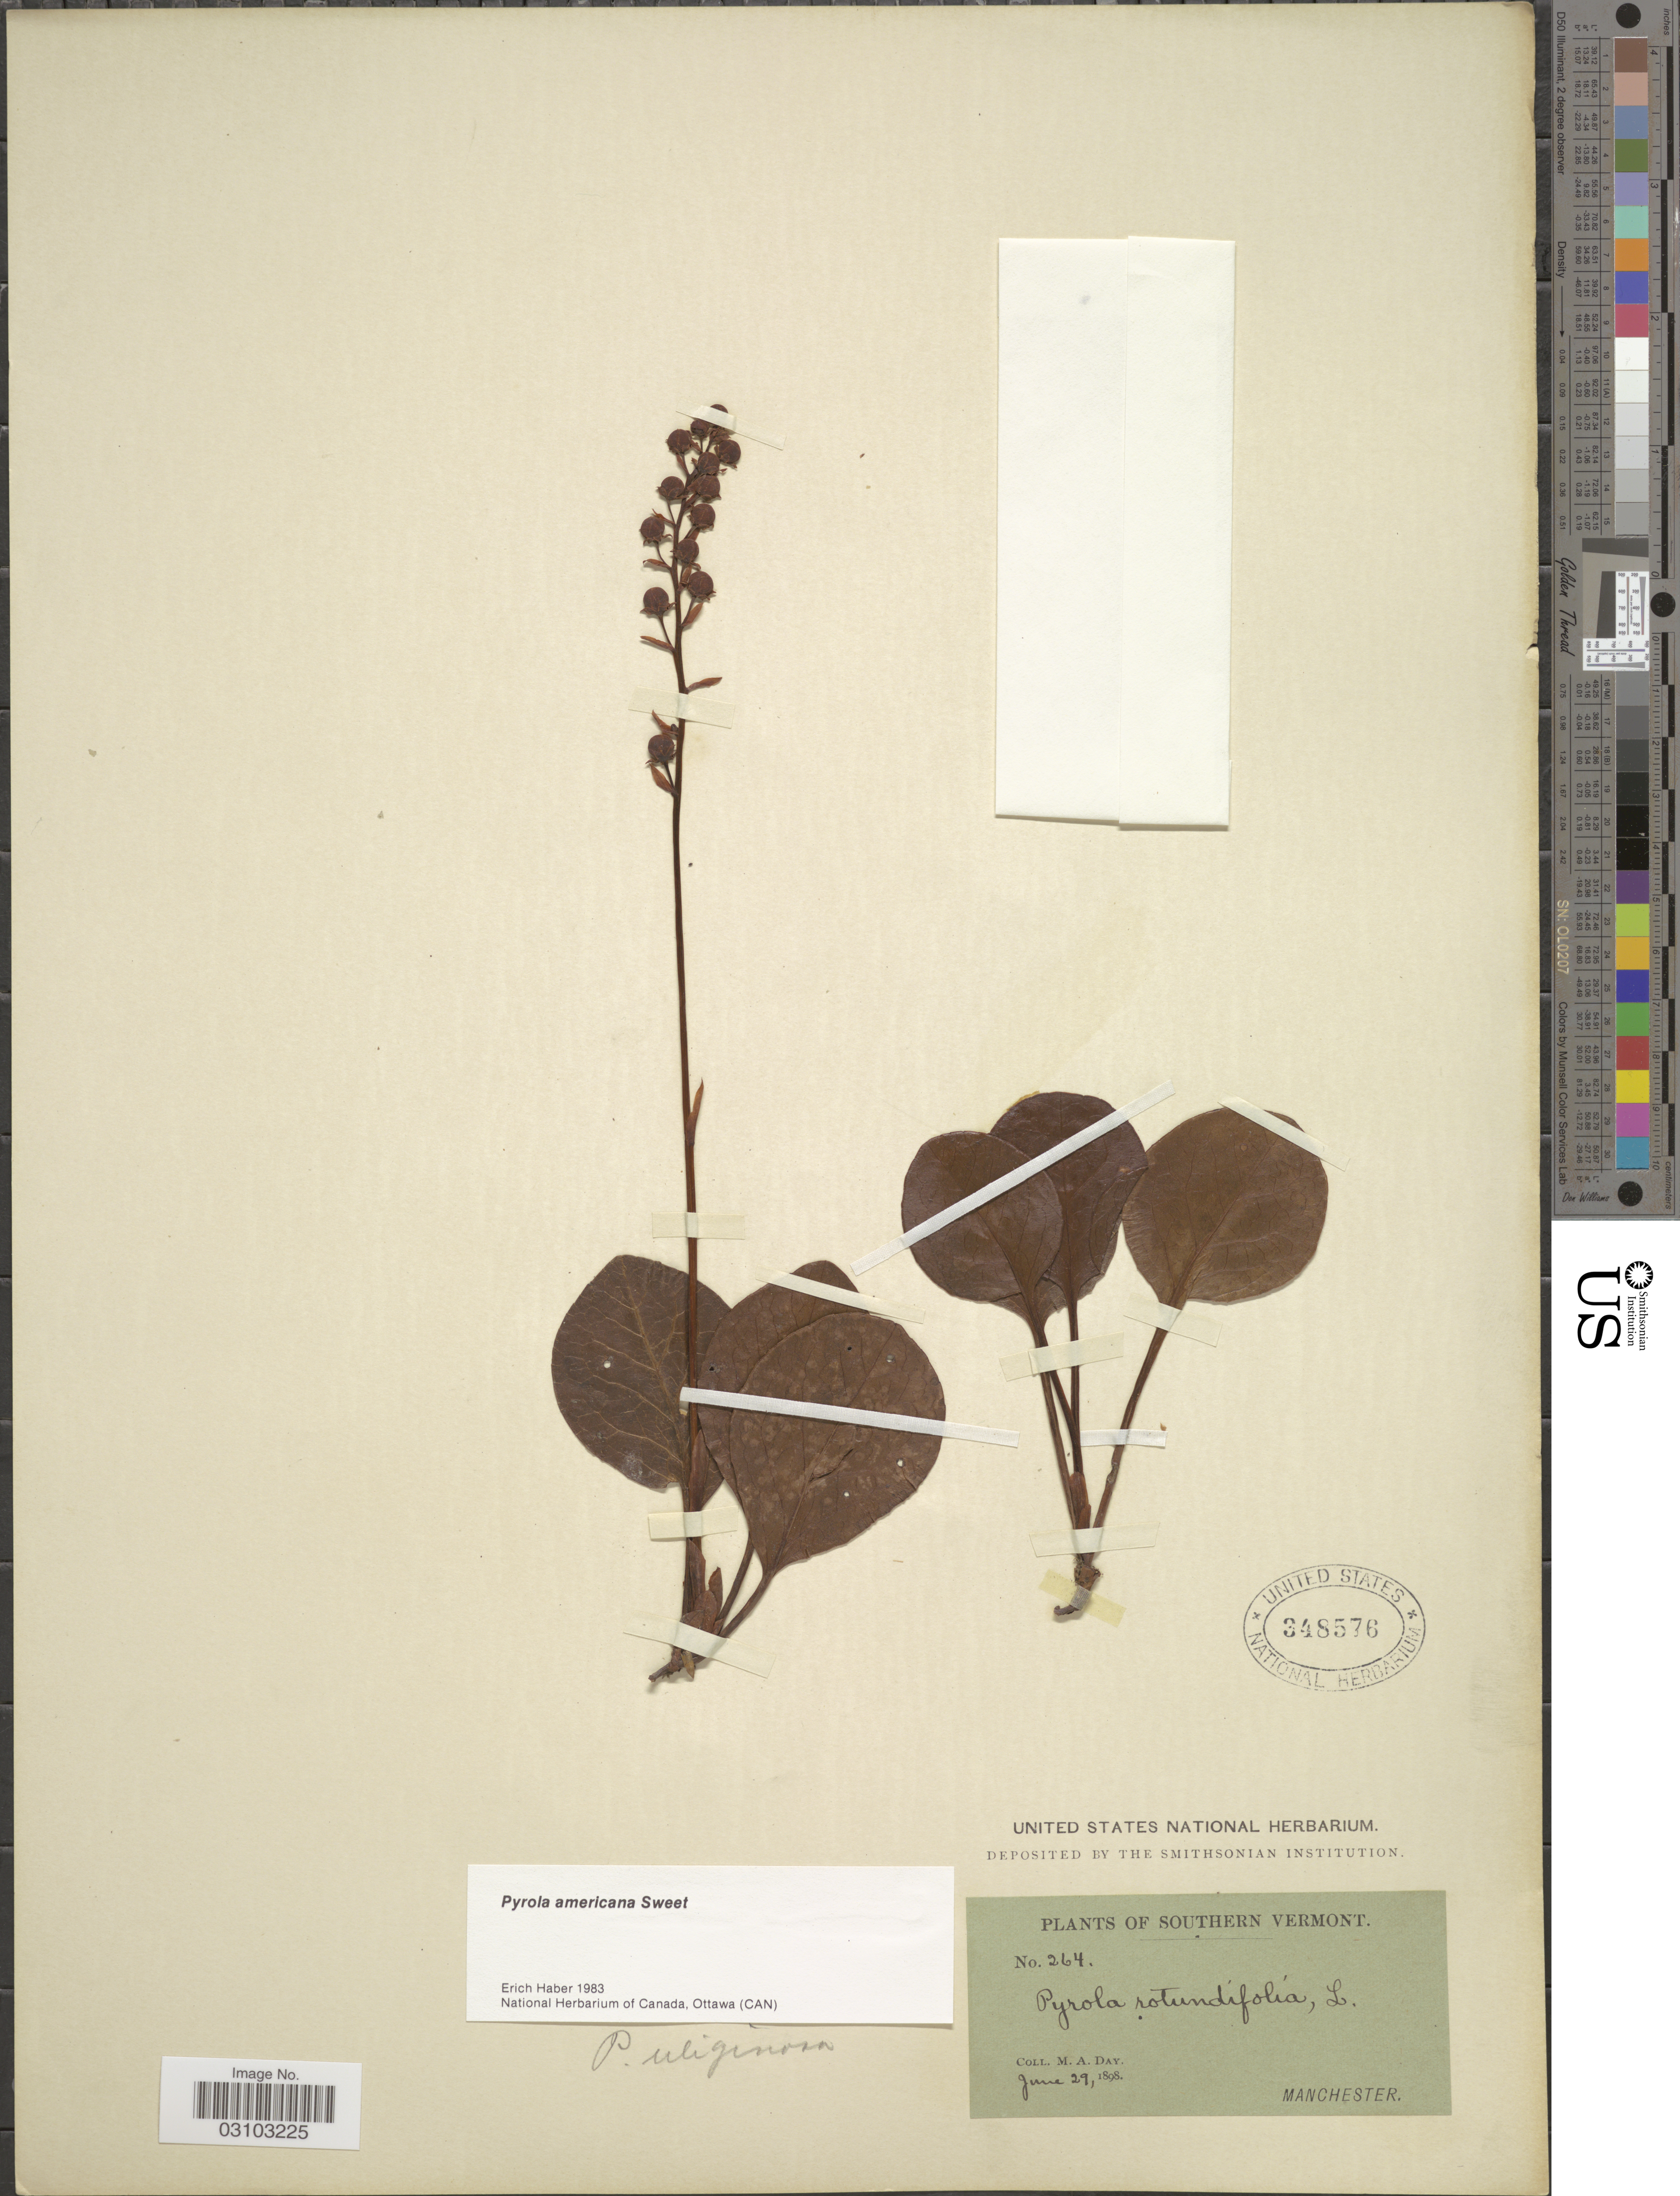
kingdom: Plantae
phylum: Tracheophyta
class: Magnoliopsida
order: Ericales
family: Ericaceae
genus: Pyrola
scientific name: Pyrola americana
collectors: M. Day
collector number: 264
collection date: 1898-06-29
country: United States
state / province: Vermont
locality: Southern Vermont, Manchester.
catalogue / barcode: US 348576